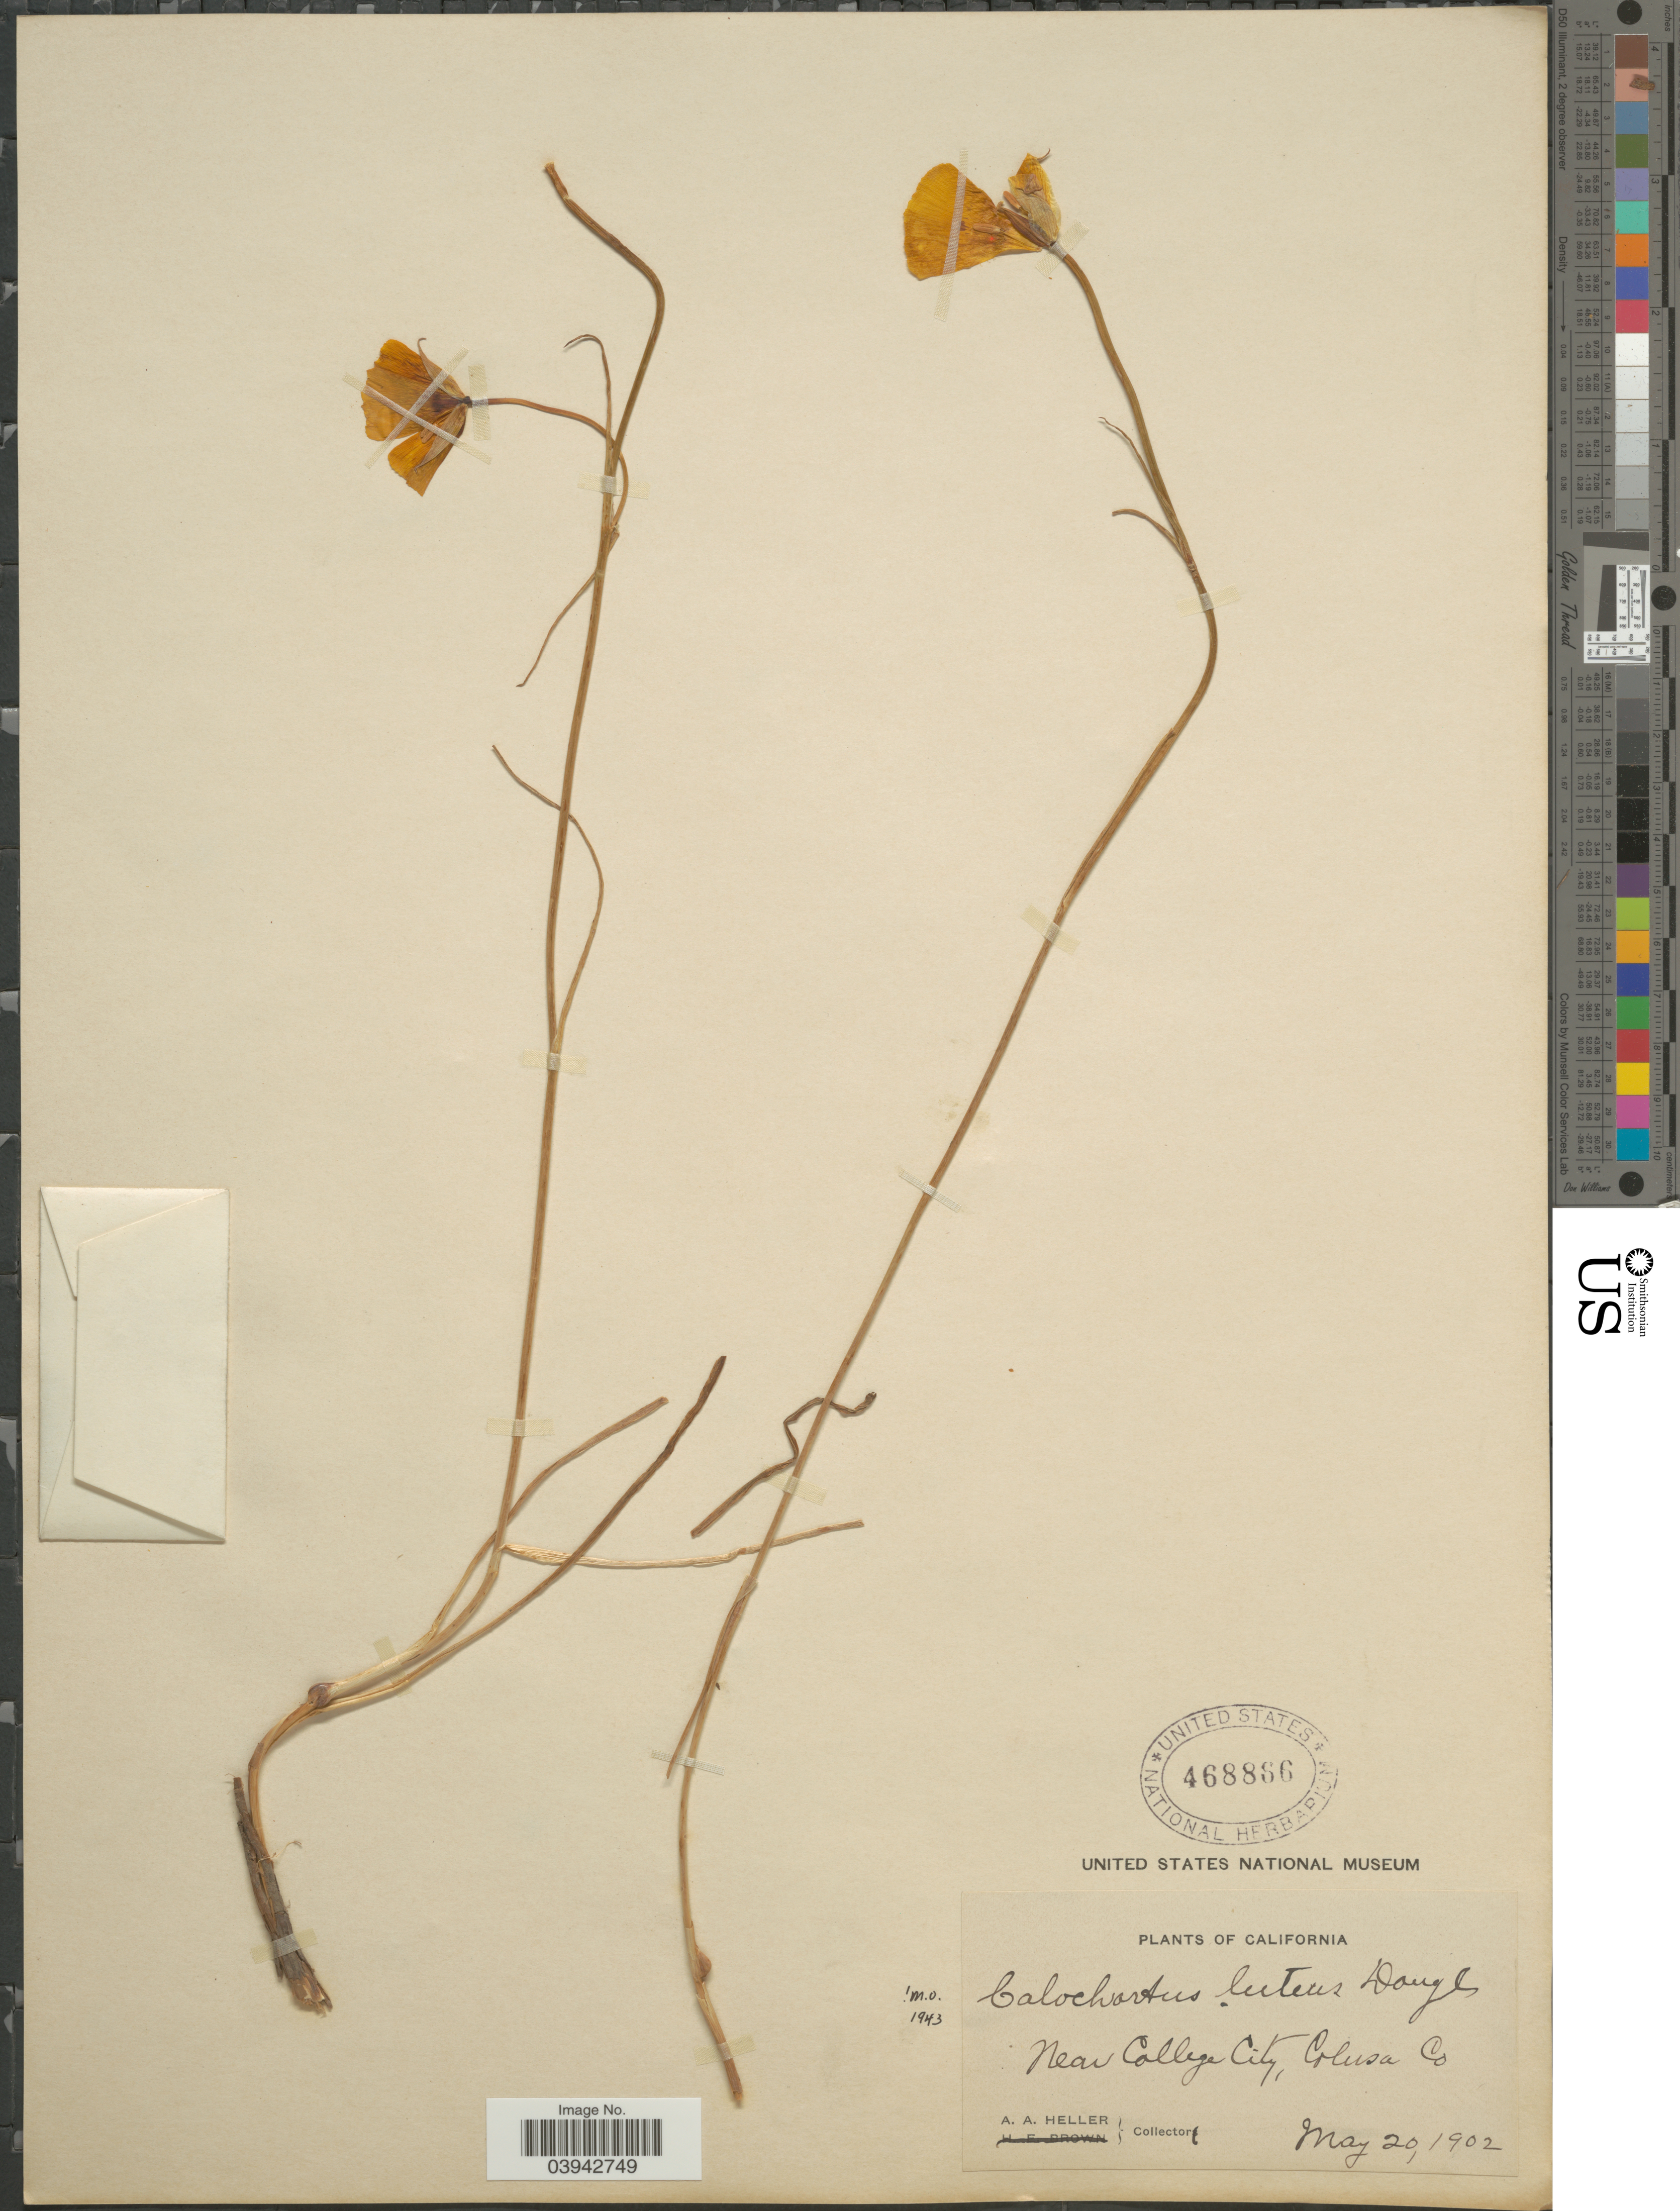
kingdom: Plantae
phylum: Tracheophyta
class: Liliopsida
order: Liliales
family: Liliaceae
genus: Calochortus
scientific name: Calochortus luteus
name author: Douglas ex Lindl.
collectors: A. A. Heller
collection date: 1902-05-20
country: United States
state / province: California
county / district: Colusa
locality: Near College City, Colusa Co.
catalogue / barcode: US 468866